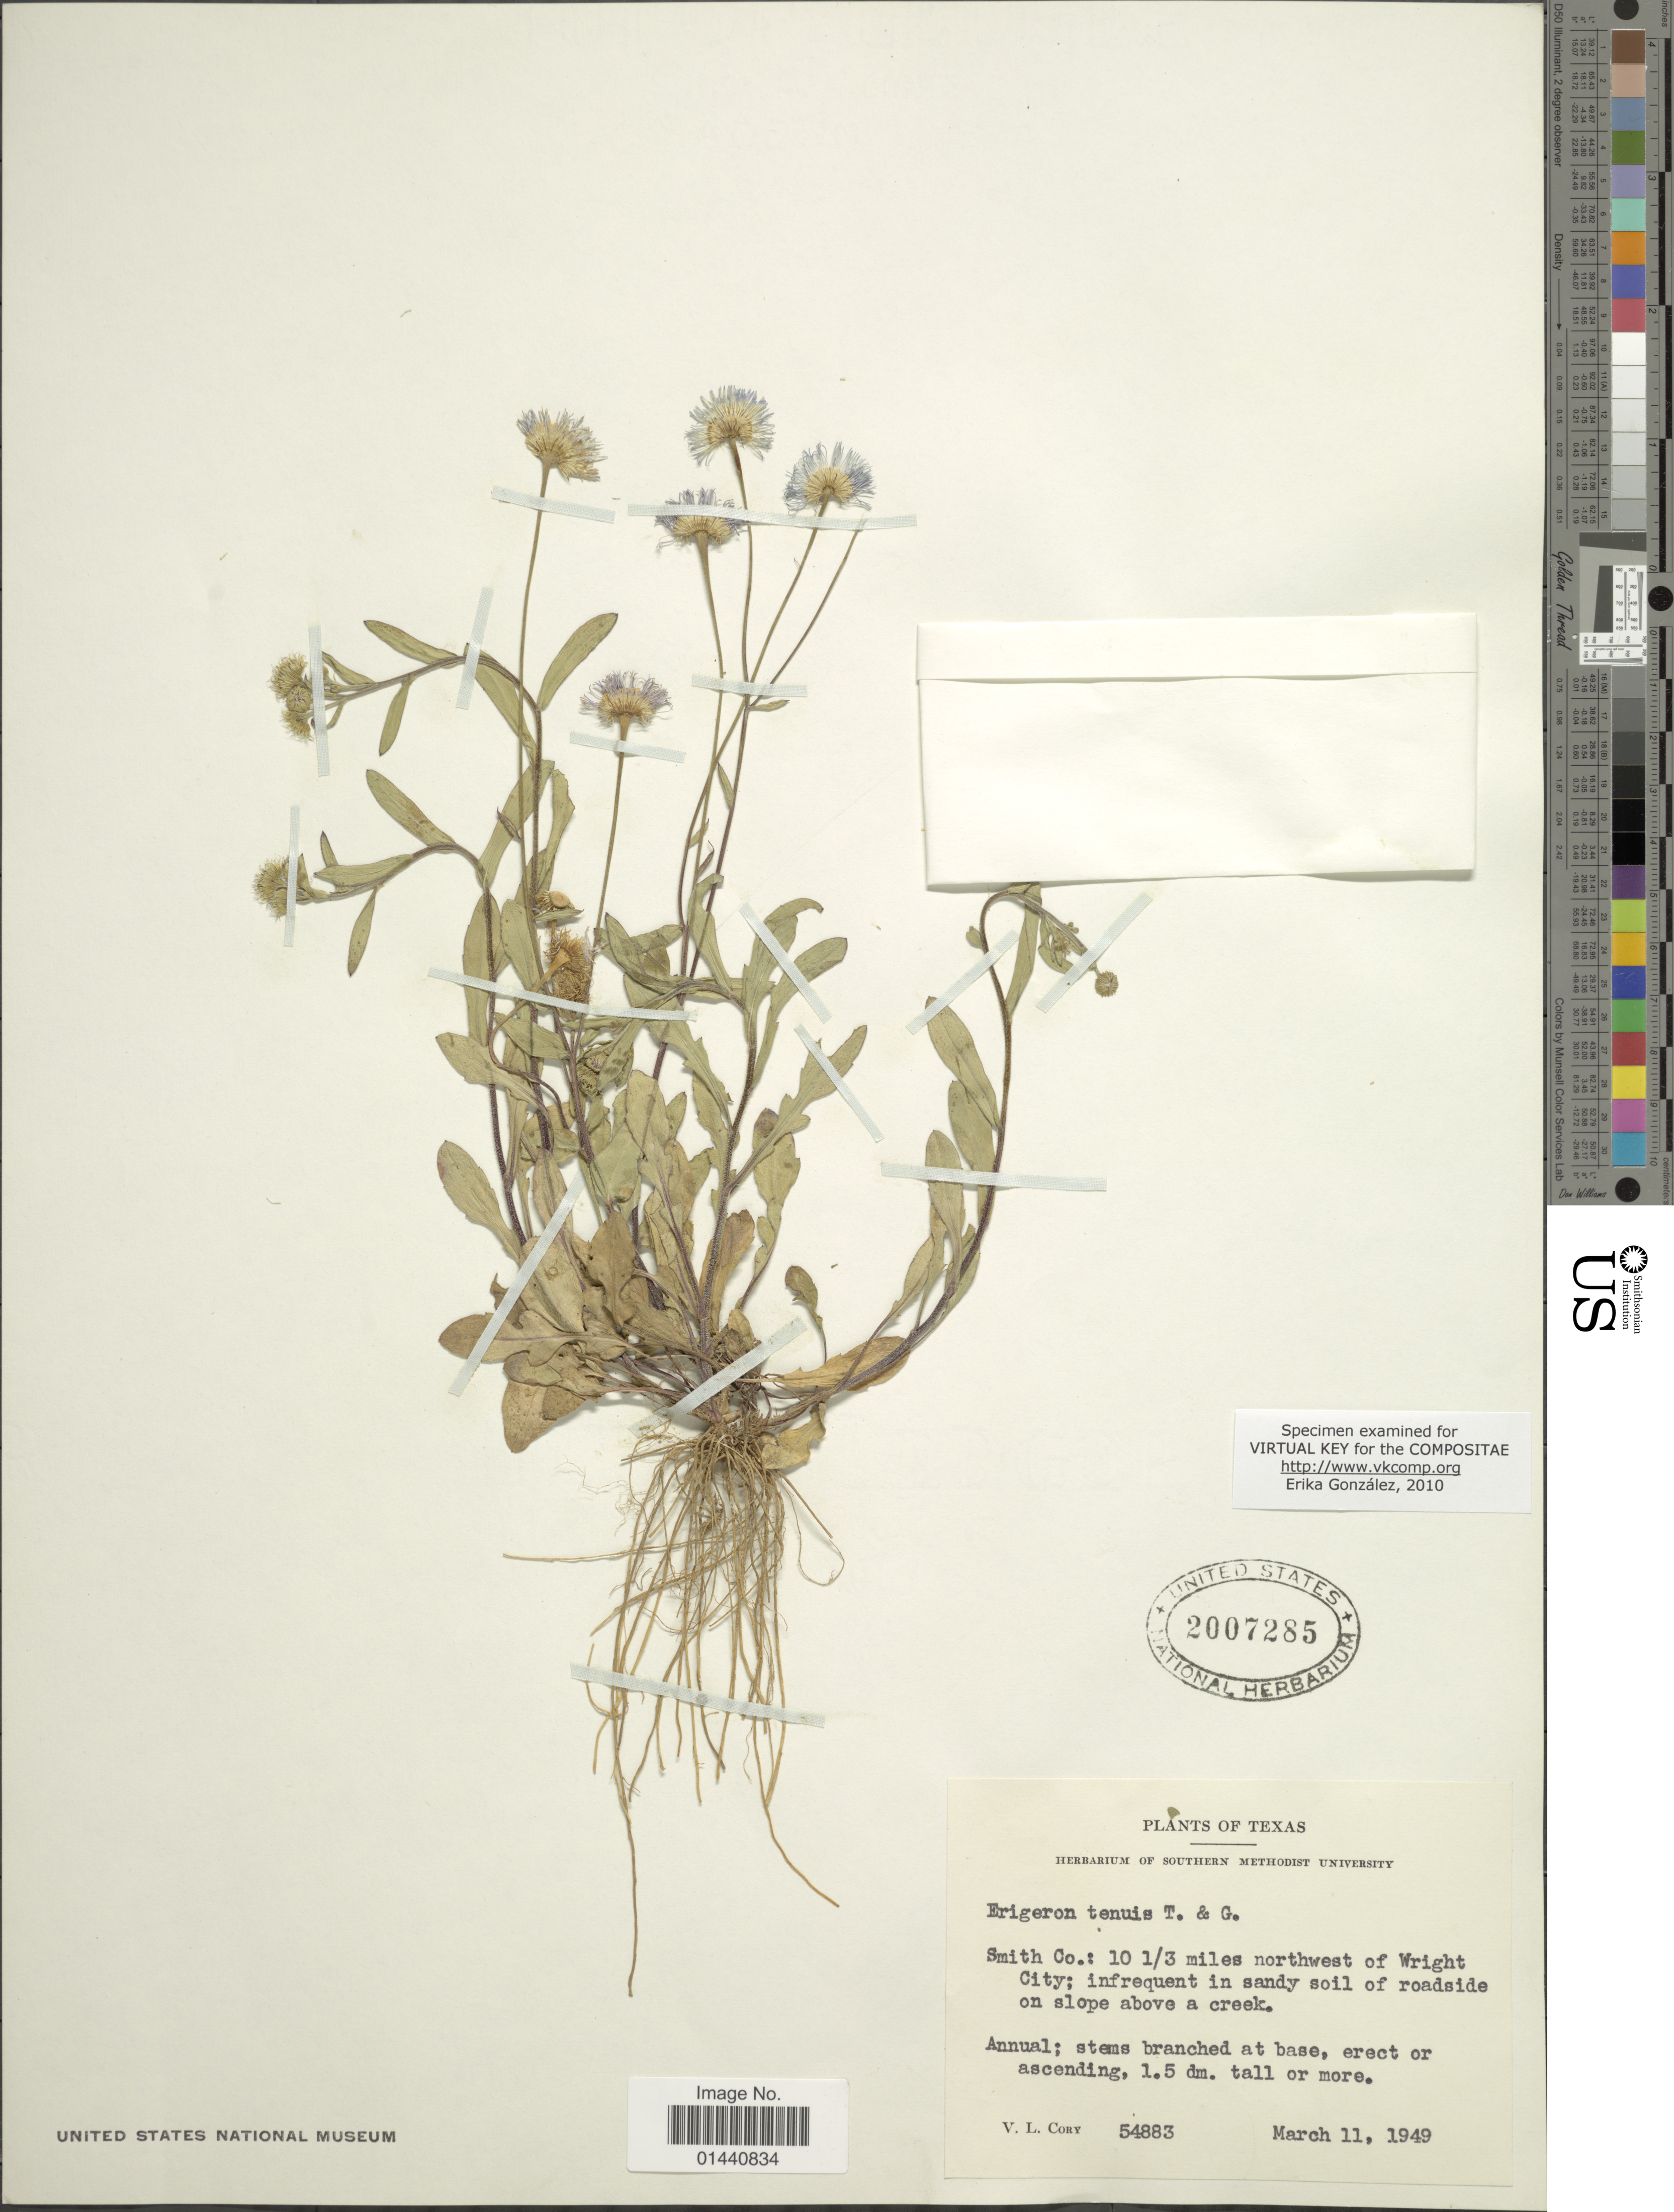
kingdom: Plantae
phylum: Tracheophyta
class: Magnoliopsida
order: Asterales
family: Asteraceae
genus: Erigeron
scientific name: Erigeron tenuis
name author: Torr. & A. Gray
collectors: V. Cory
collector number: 54883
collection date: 1949-03-11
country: United States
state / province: Texas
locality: Smith Co.: 10 1/3 miles northwest of Wright City: infrequent in sandy soil of roadside on slope above a creek.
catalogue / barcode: US 2007285